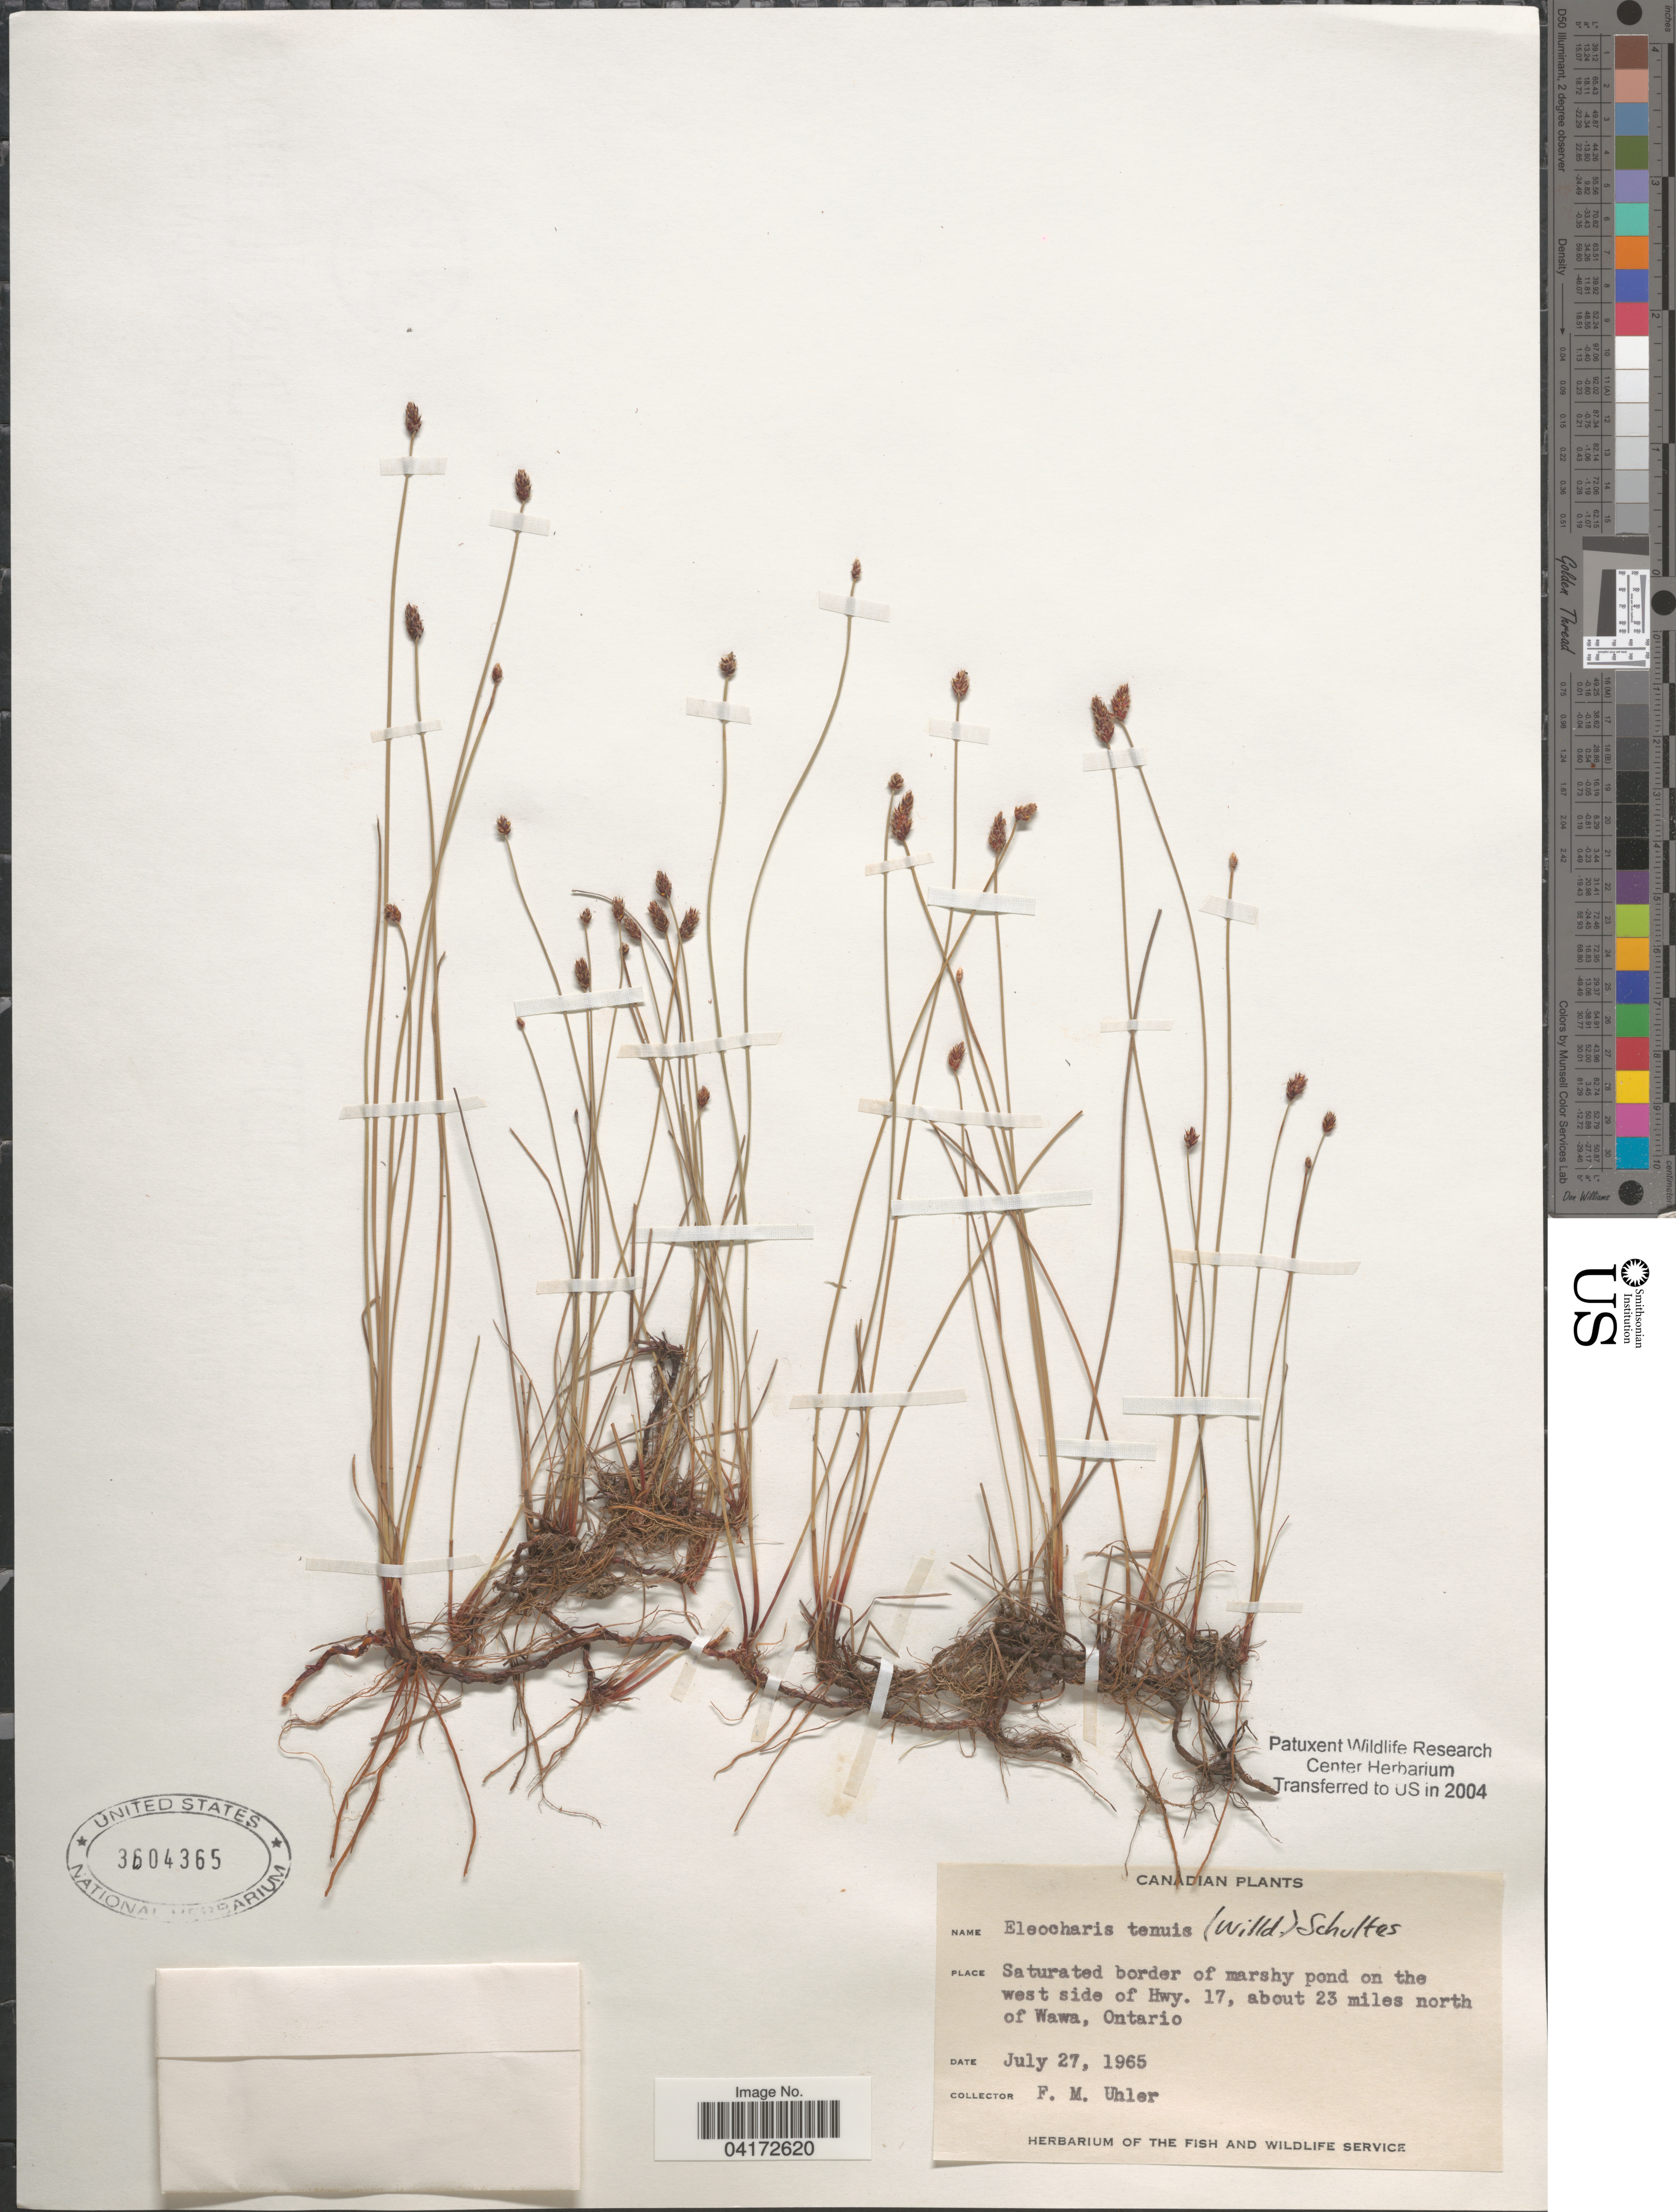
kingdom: Plantae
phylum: Tracheophyta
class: Liliopsida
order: Poales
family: Cyperaceae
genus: Eleocharis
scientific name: Eleocharis tenuis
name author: (Willd.) Schult.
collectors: F. M. Uhler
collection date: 1965-07-27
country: Canada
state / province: Ontario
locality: Saturated border of marshy pond on the west side of Hwy. 17, about 23 miles north of Wawa.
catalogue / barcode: US 3604365